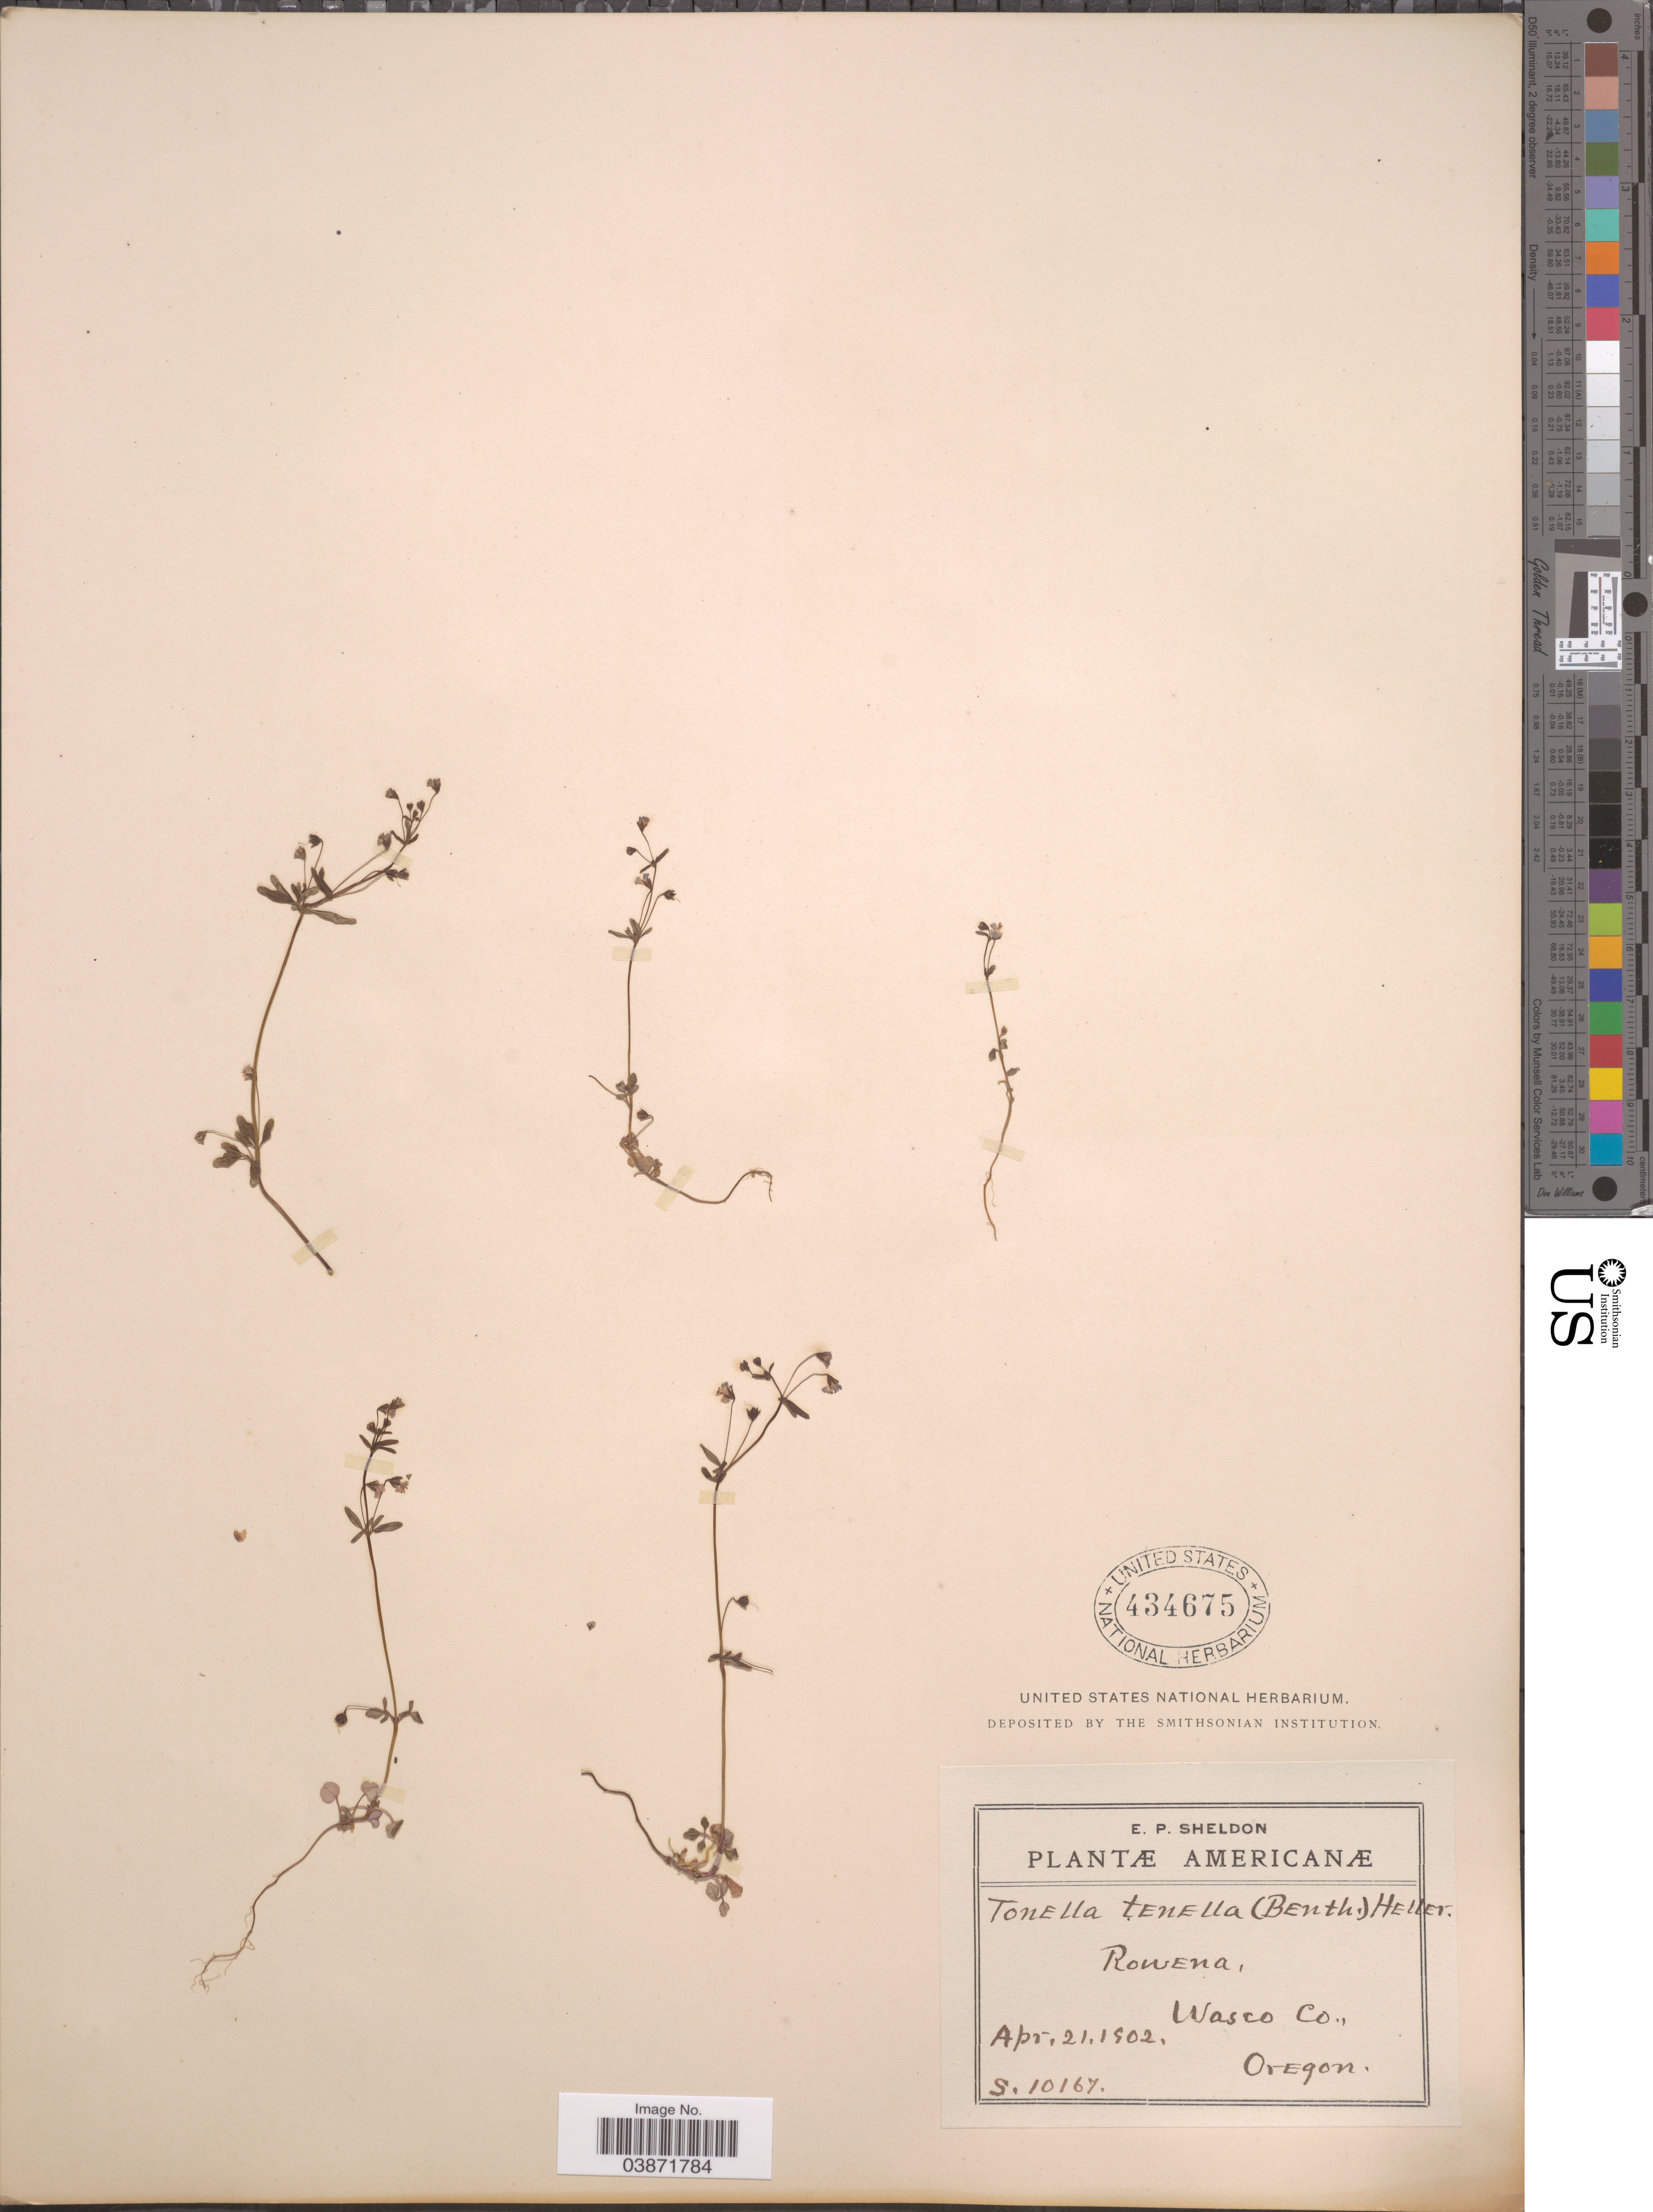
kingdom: Plantae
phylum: Tracheophyta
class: Magnoliopsida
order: Lamiales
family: Plantaginaceae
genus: Tonella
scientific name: Tonella tenella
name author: (Benth.) A. Heller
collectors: E. P. Sheldon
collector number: S 10167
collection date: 1902-04-21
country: United States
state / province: Oregon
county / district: Wasco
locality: Rowena, Wasco Co.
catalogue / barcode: US 434675